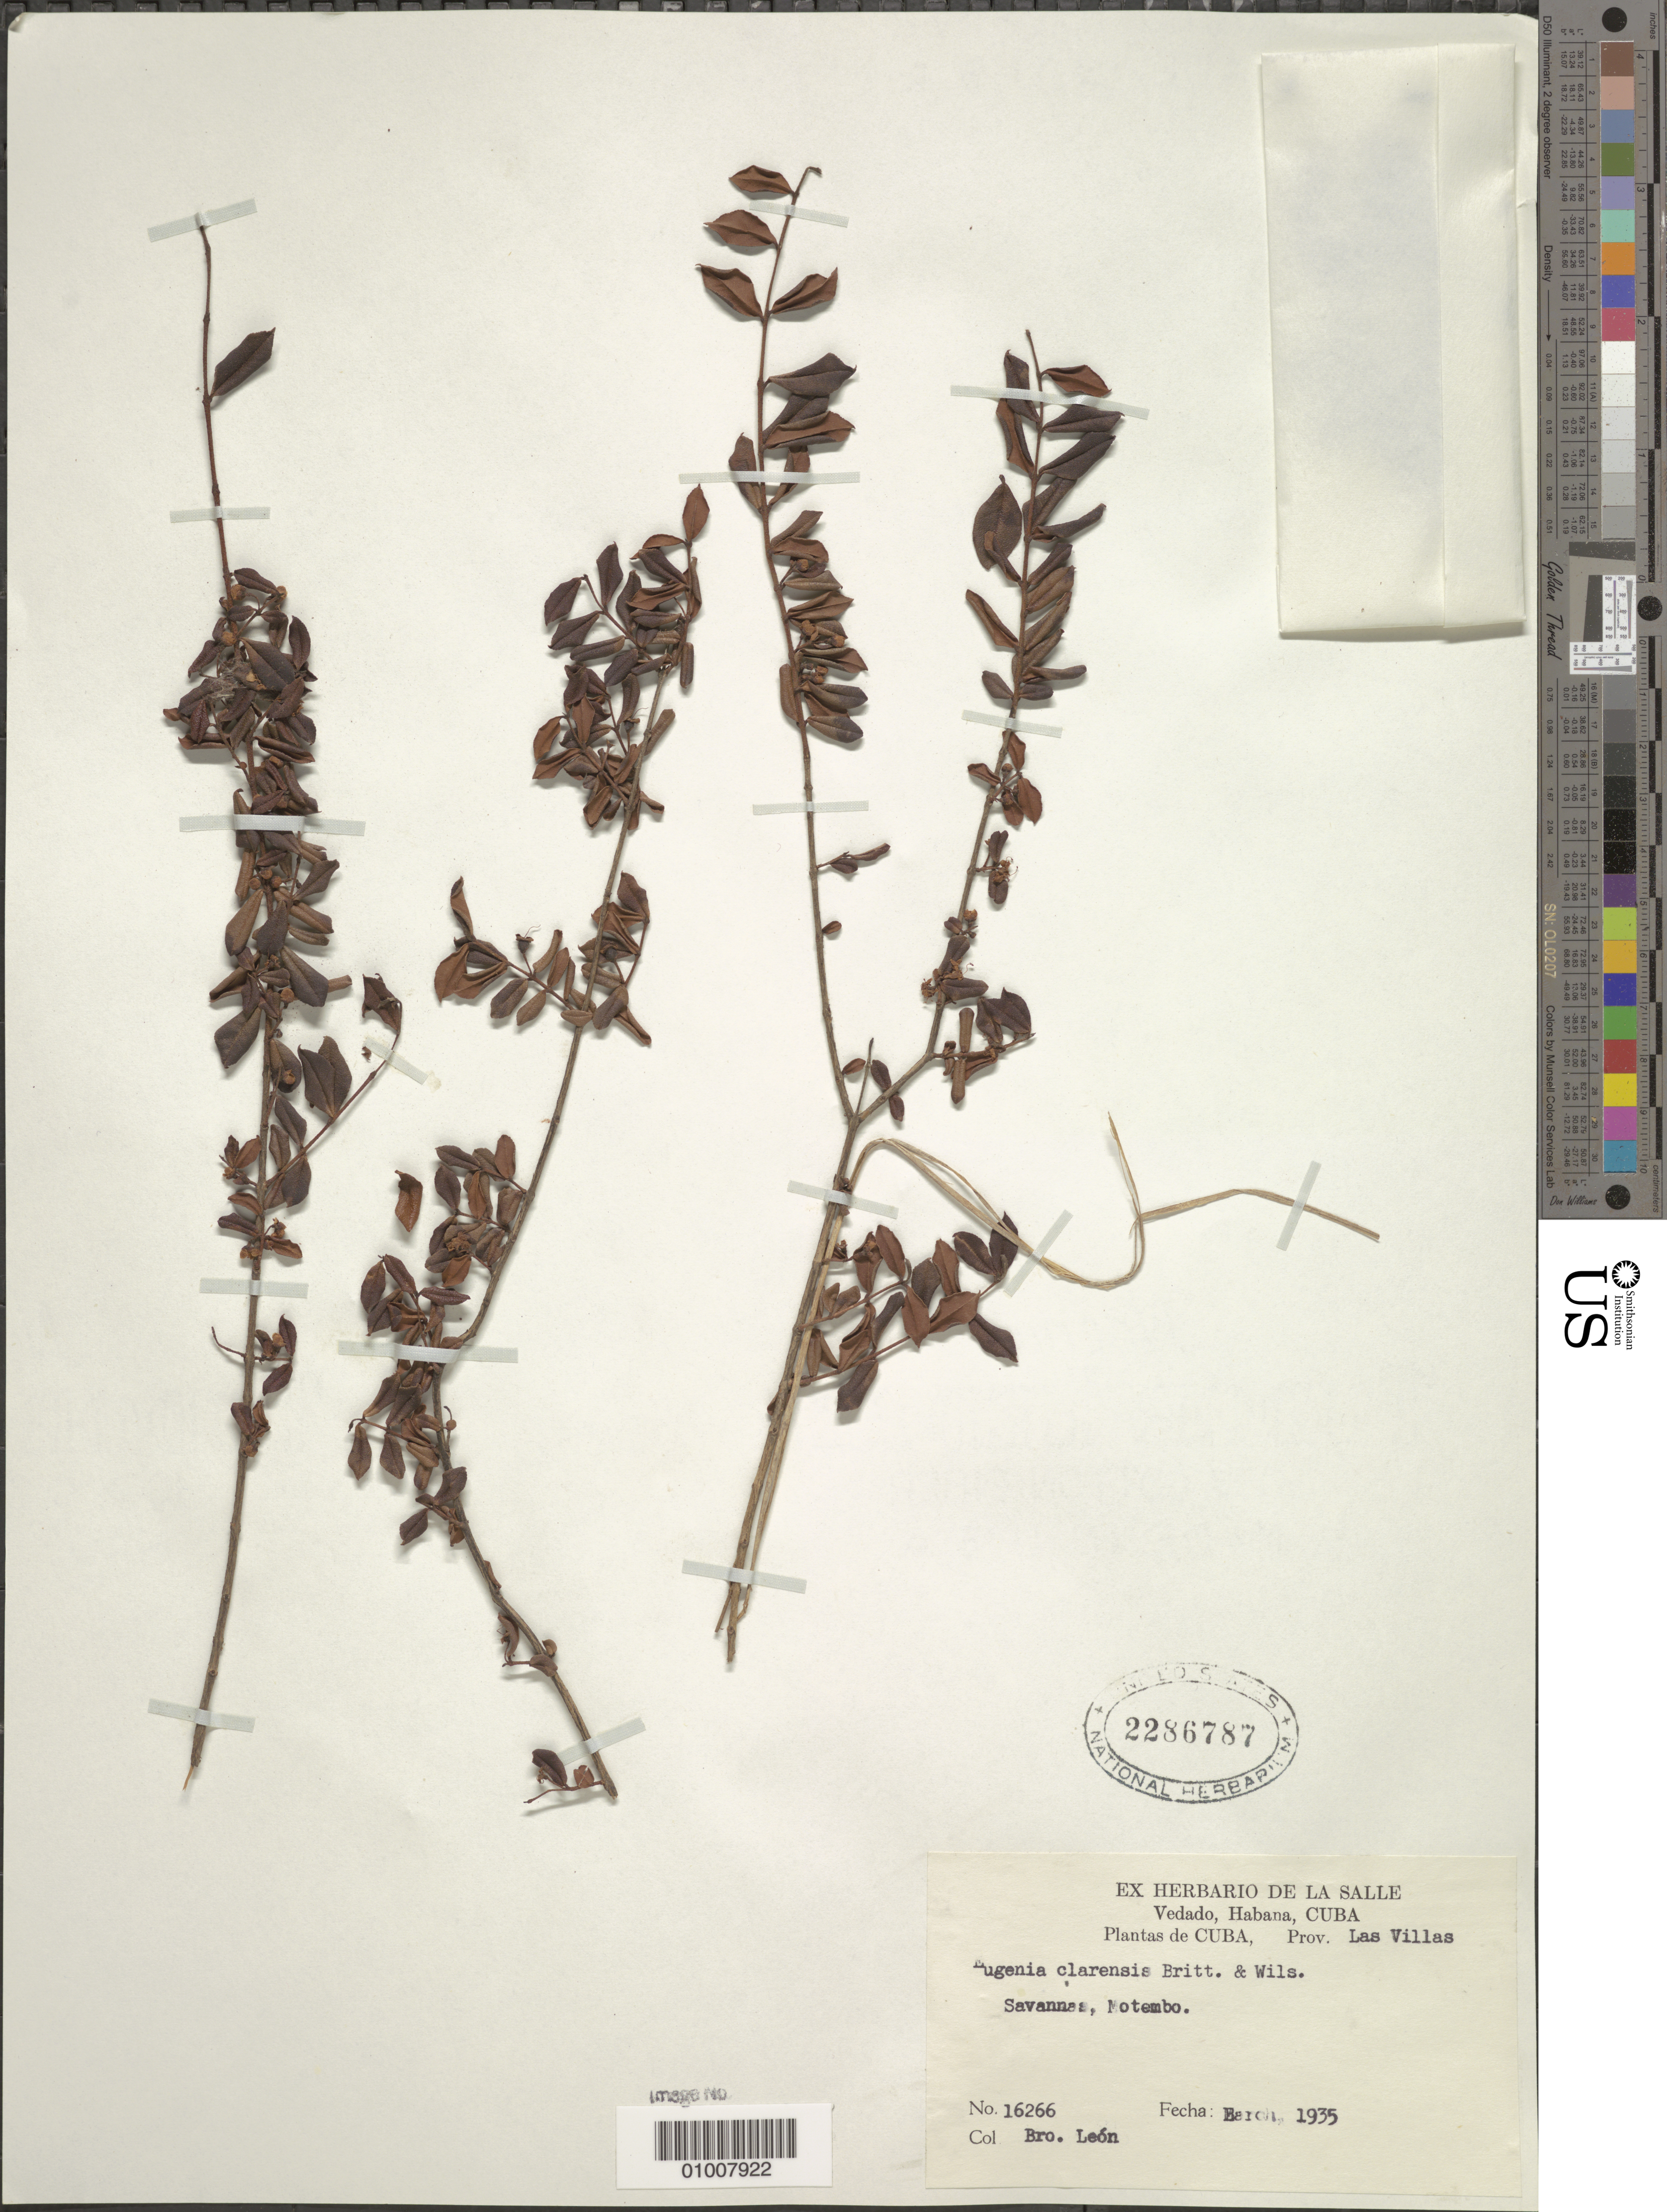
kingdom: Plantae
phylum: Tracheophyta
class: Magnoliopsida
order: Myrtales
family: Myrtaceae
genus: Eugenia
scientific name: Eugenia clarensis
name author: Britton & P. Wilson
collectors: Bro. León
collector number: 16266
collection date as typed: Mar 1935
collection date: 1935-03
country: Cuba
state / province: Villa Clara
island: Cuba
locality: Motembo savannas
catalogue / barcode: US 2286787